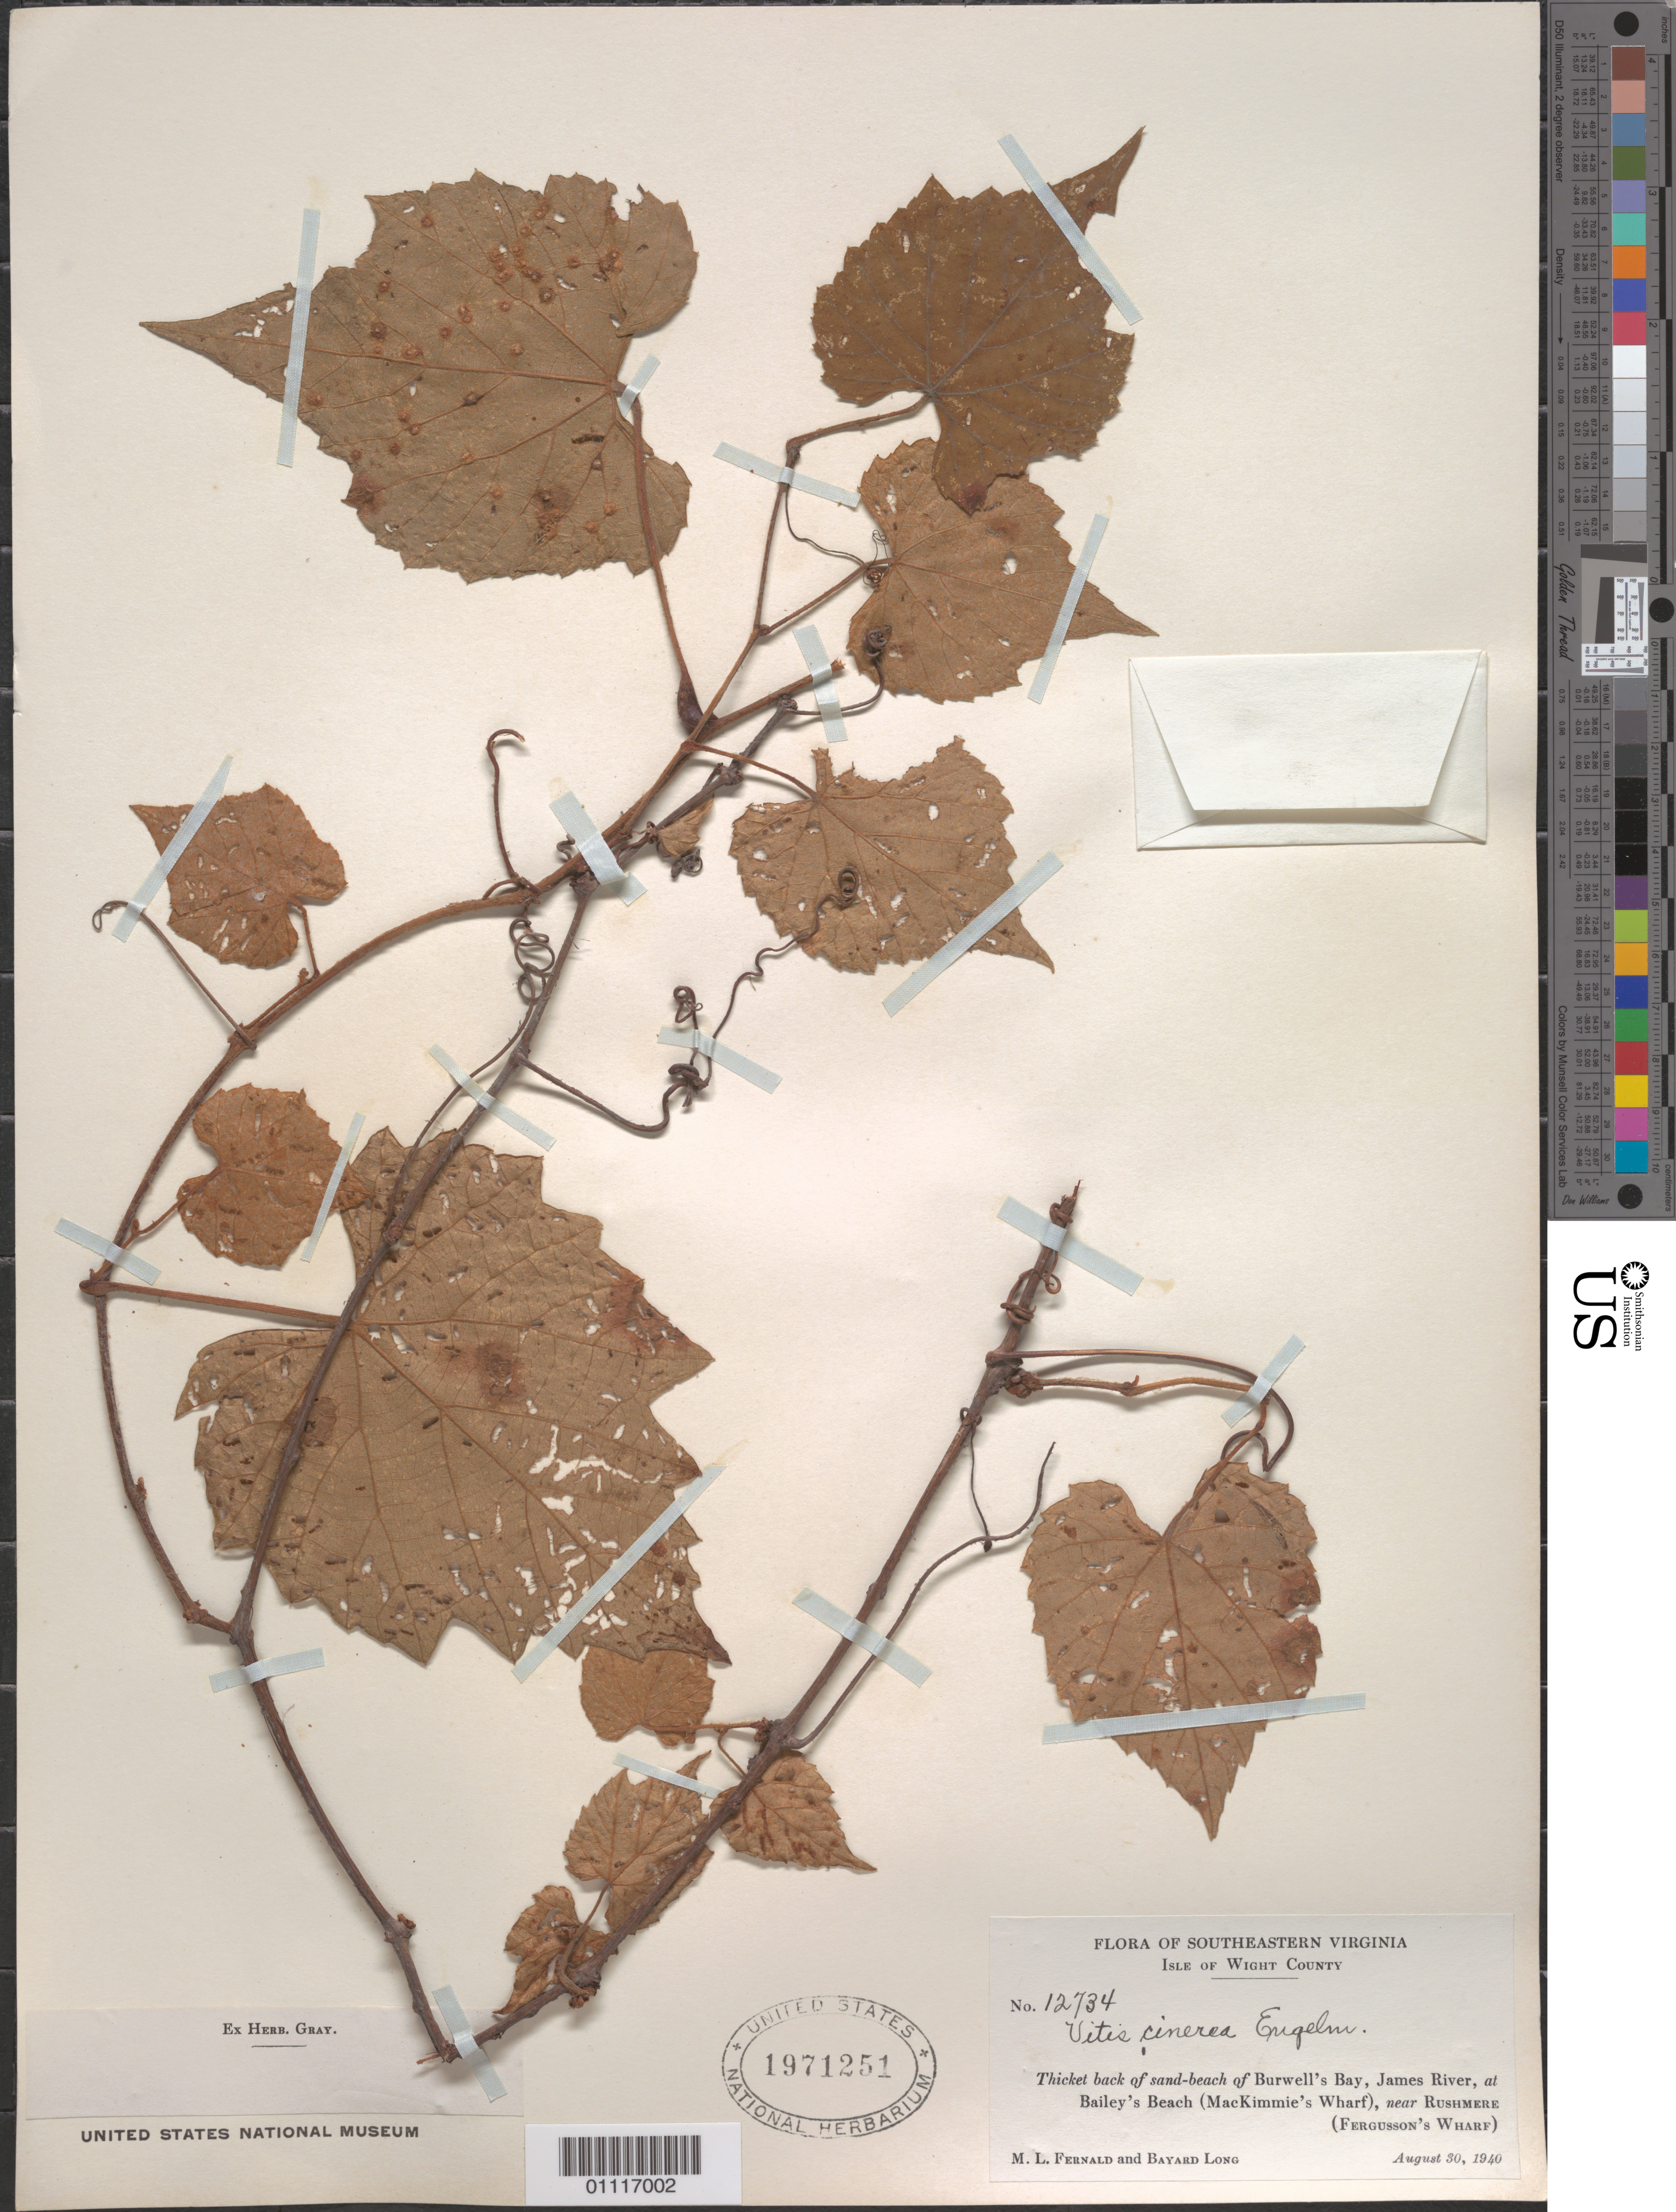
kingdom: Plantae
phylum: Tracheophyta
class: Magnoliopsida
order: Vitales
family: Vitaceae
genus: Vitis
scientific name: Vitis cinerea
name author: (Engelm.) Millardet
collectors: M. L. Fernald & B. Long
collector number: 12734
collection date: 1940-08-30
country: United States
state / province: Virginia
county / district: Isle of Wight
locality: Thicket back of sand-beach of Burwell's Bay, James River, at Bailey's Beach (MacKimmie's Wharf), near Rushmere (Fergusson's Wharf)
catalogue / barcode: US 1971251